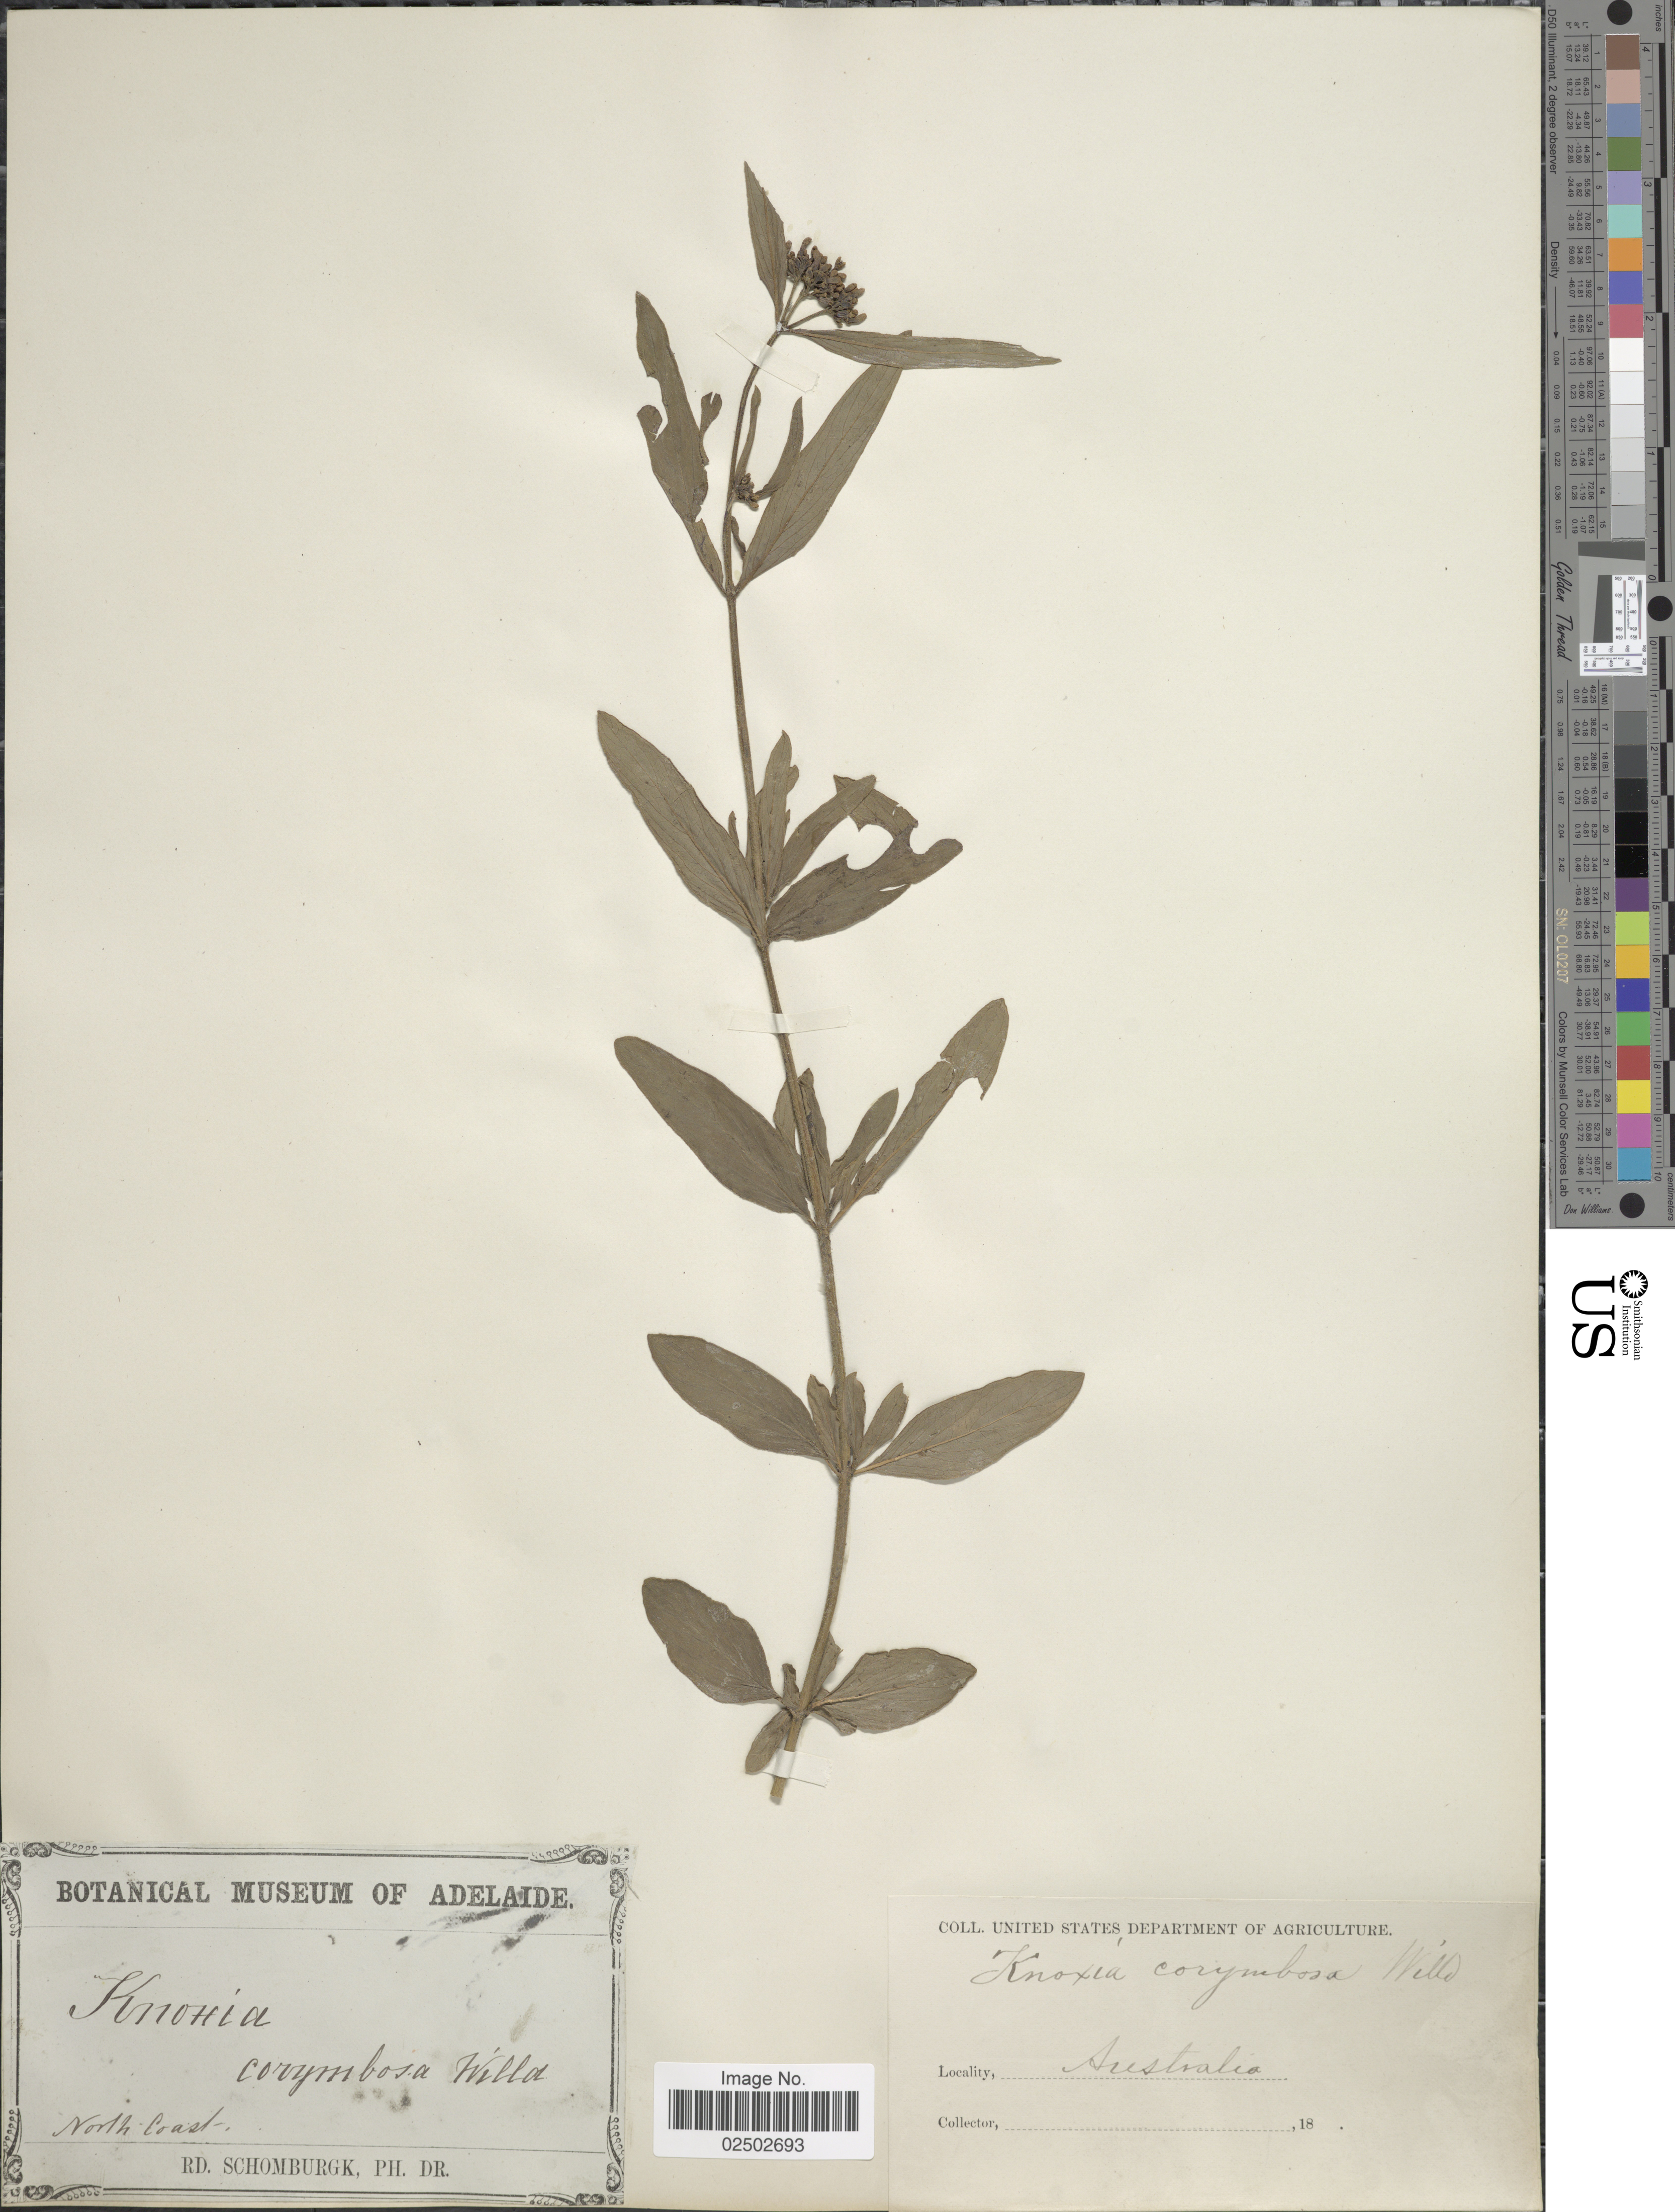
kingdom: Plantae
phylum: Tracheophyta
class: Magnoliopsida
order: Gentianales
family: Rubiaceae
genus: Knoxia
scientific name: Knoxia corymbosa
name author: Willd.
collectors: M. R. Schomburgk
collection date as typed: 18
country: Australia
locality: North Coast